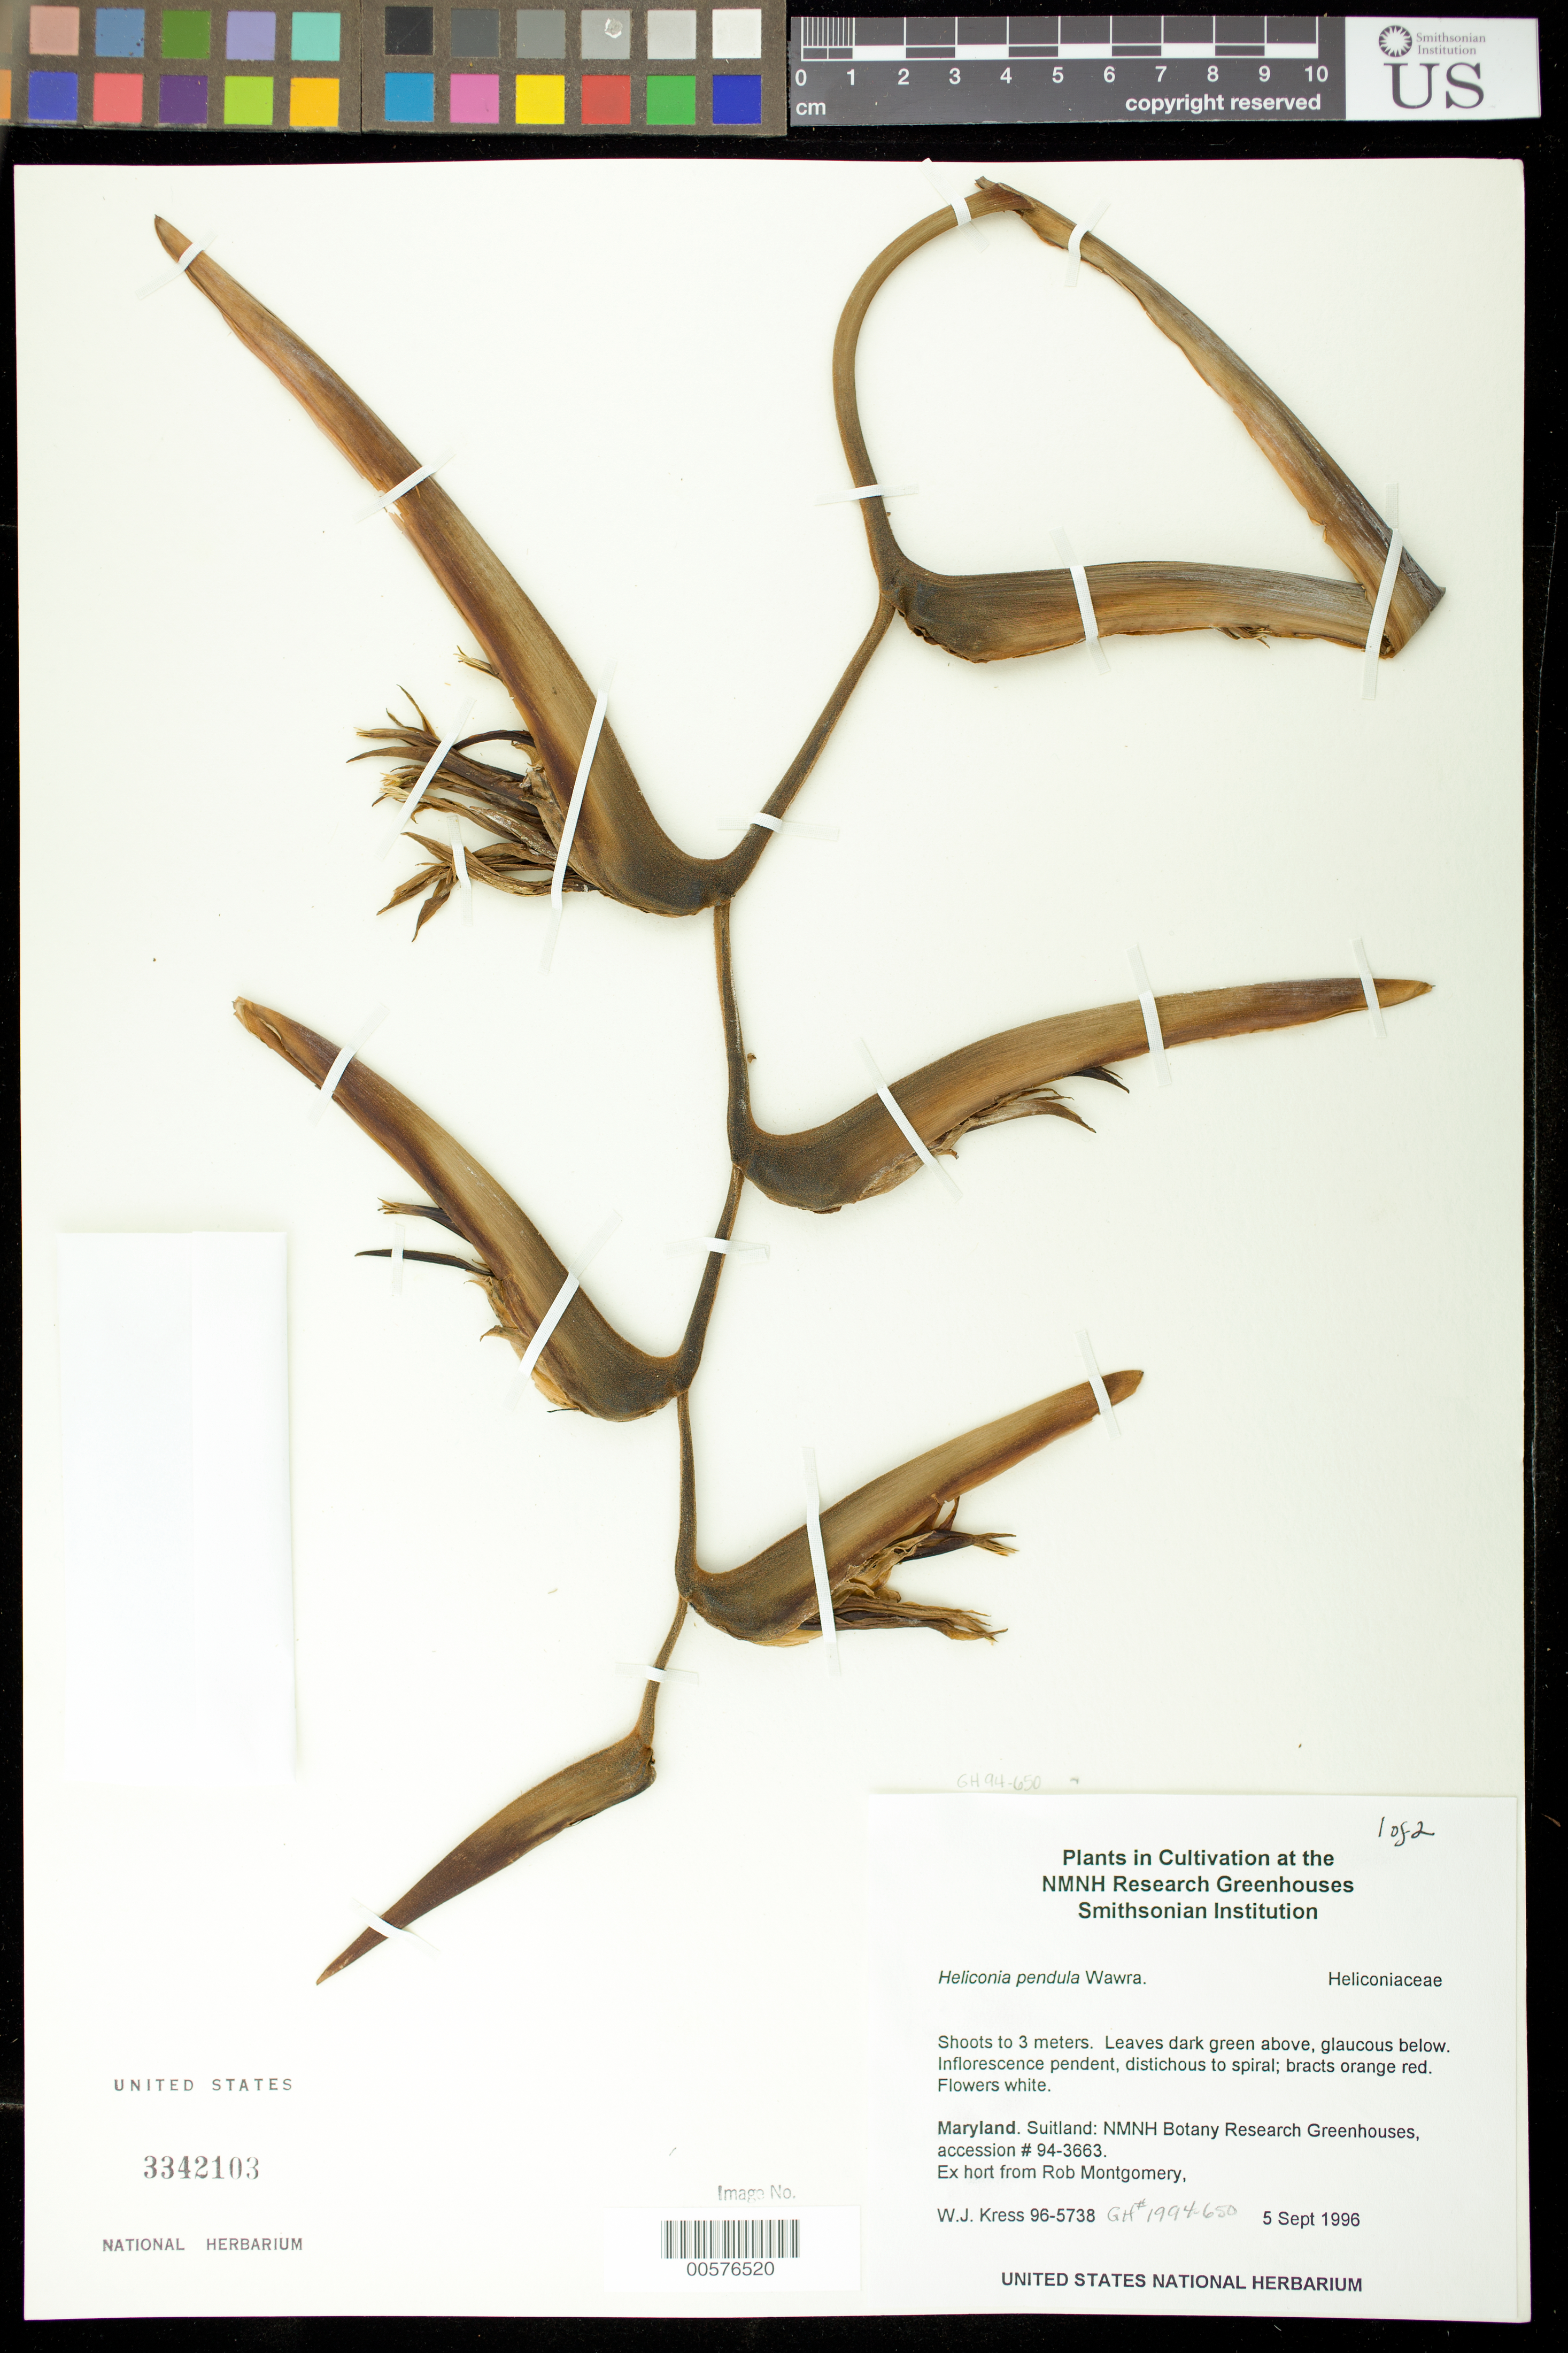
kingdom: Plantae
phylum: Tracheophyta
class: Liliopsida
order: Zingiberales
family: Heliconiaceae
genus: Heliconia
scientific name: Heliconia pendula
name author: Wawra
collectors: W. J. Kress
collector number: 96-5738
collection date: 1996-09-05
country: United States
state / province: Maryland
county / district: Prince George's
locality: NMNH Botany Research Greenhouses. Suitland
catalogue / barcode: US 3342103